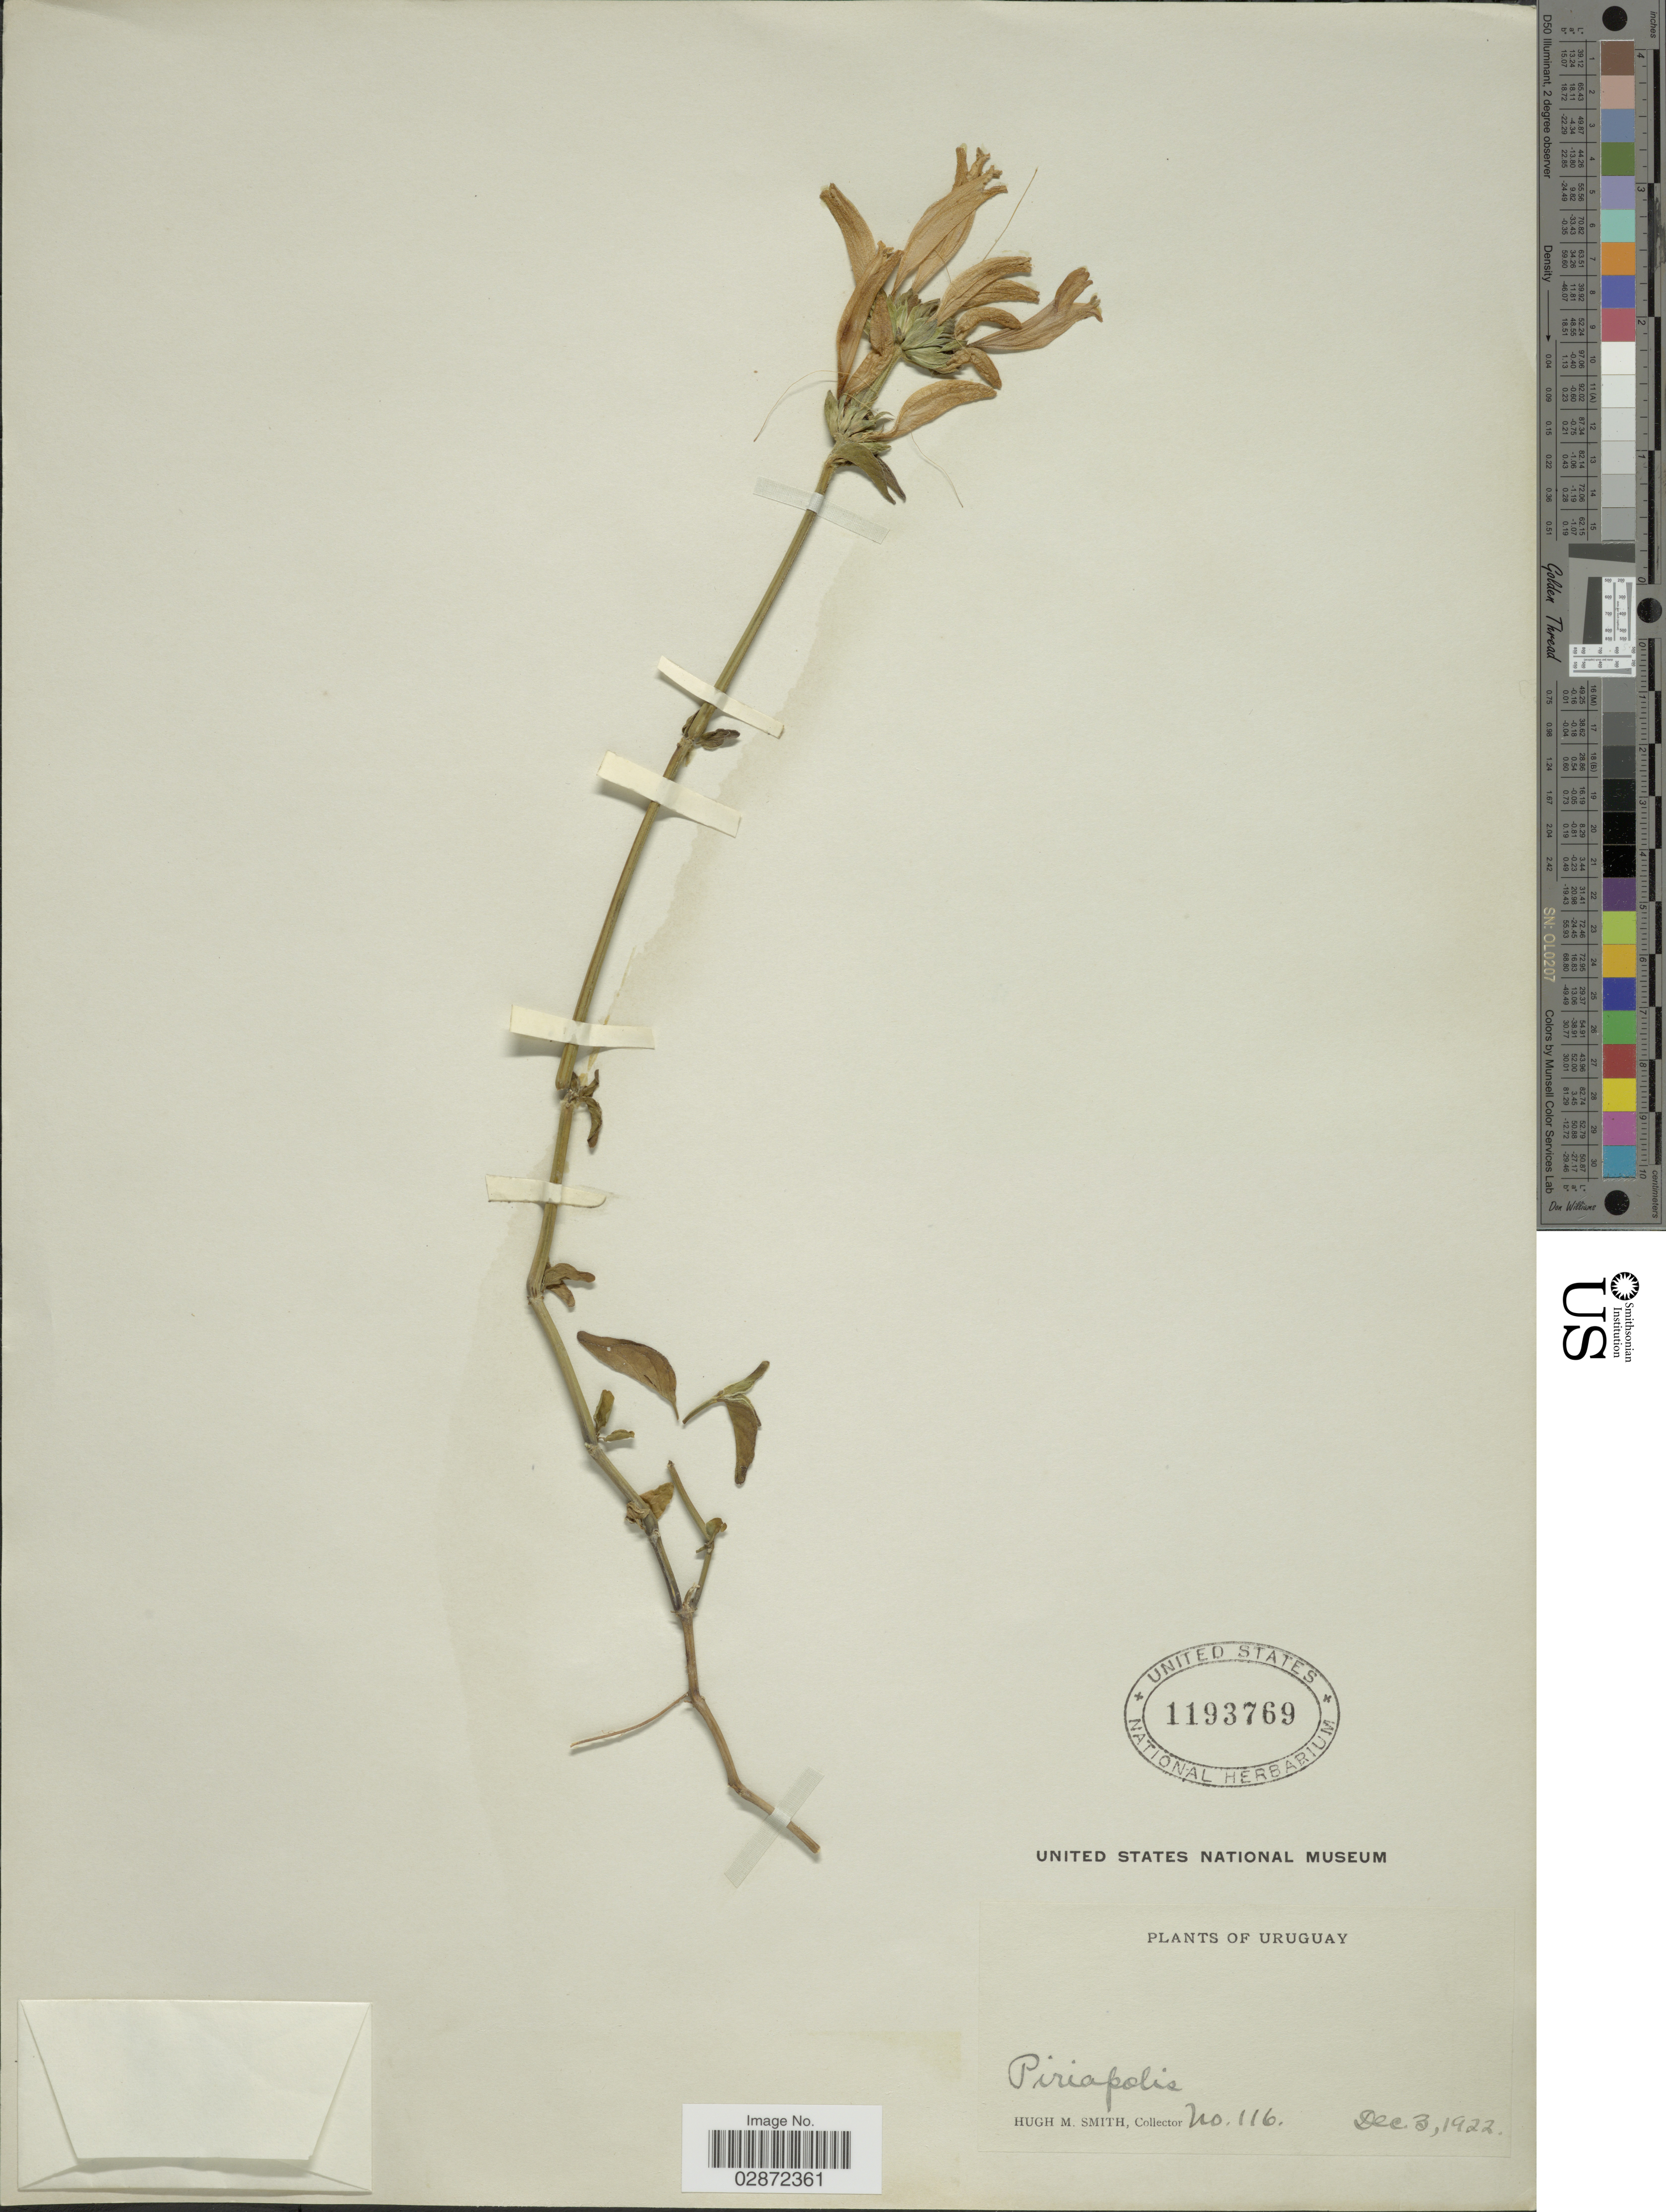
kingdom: Plantae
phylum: Tracheophyta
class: Magnoliopsida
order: Lamiales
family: Acanthaceae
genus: Dicliptera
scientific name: Dicliptera squarrosa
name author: Nees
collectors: H. M. Smith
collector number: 116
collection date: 1922-12-03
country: Uruguay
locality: Piriapolis.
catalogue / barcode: US 1193769